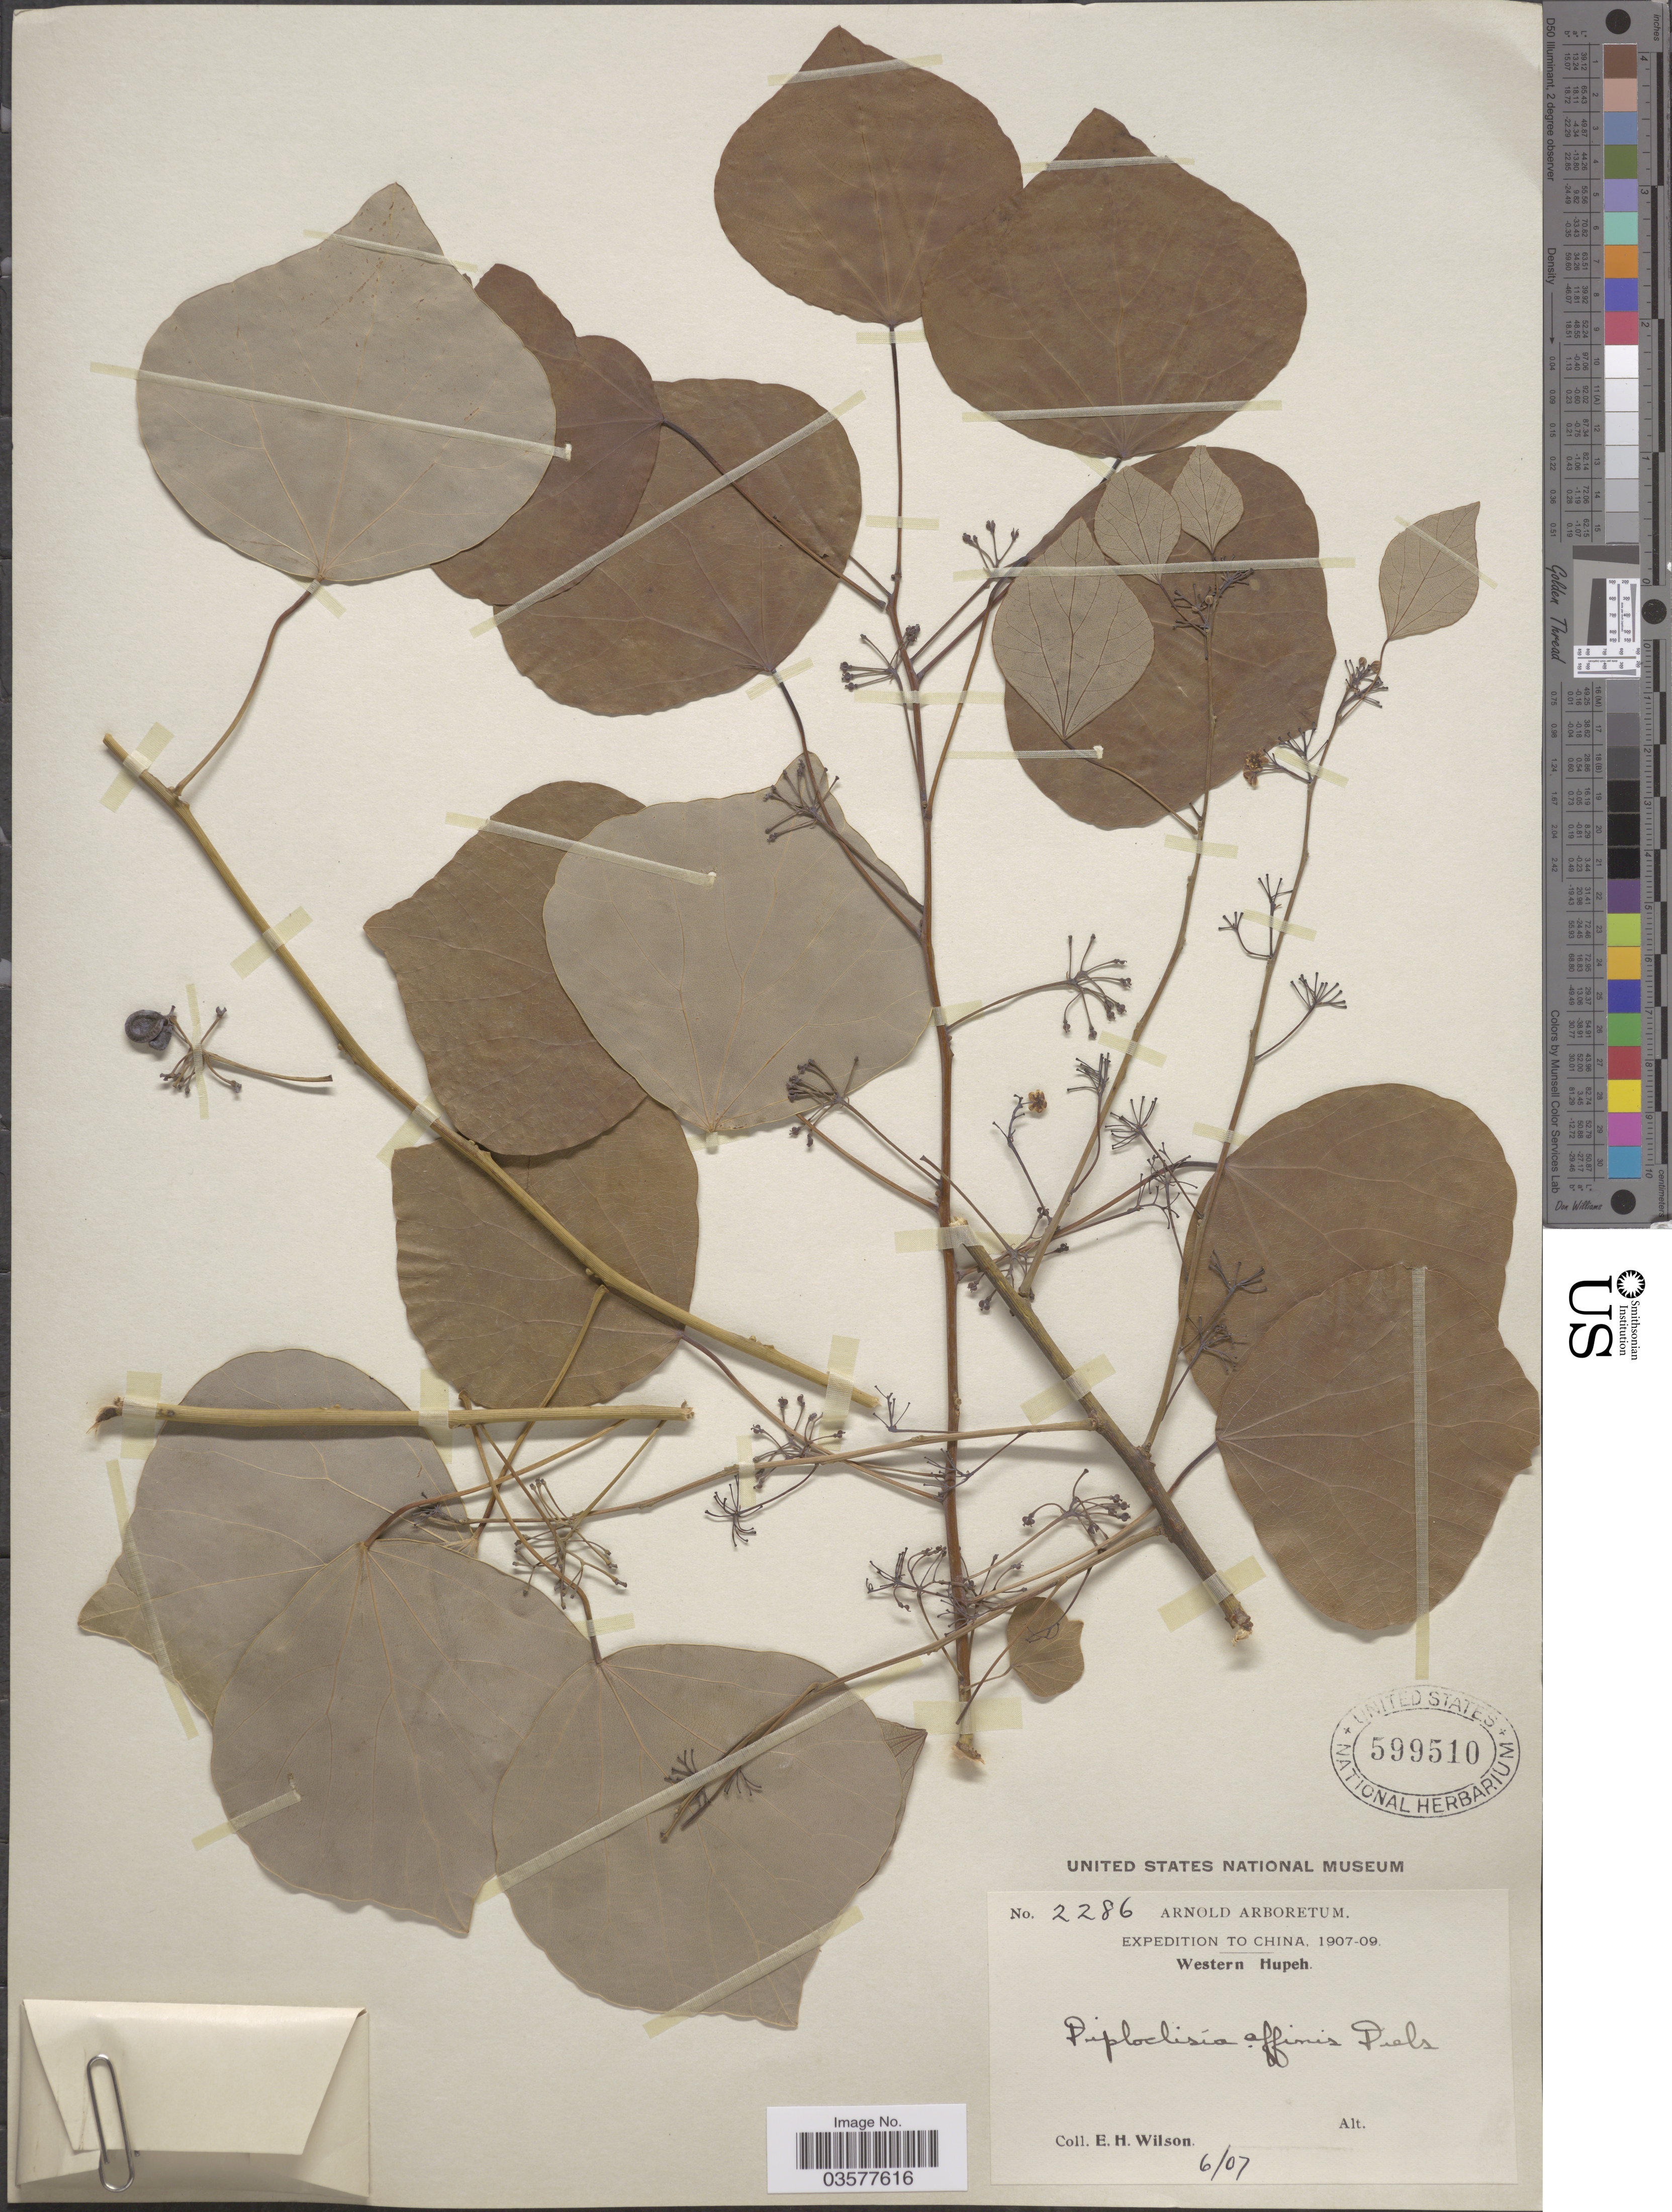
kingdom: Plantae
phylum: Tracheophyta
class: Magnoliopsida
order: Ranunculales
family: Menispermaceae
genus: Diploclisia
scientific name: Diploclisia affinis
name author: (Oliv.) Diels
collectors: E. Wilson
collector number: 2286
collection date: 1907-06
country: China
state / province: Hubei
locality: Western Hupeh.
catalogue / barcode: US 599510